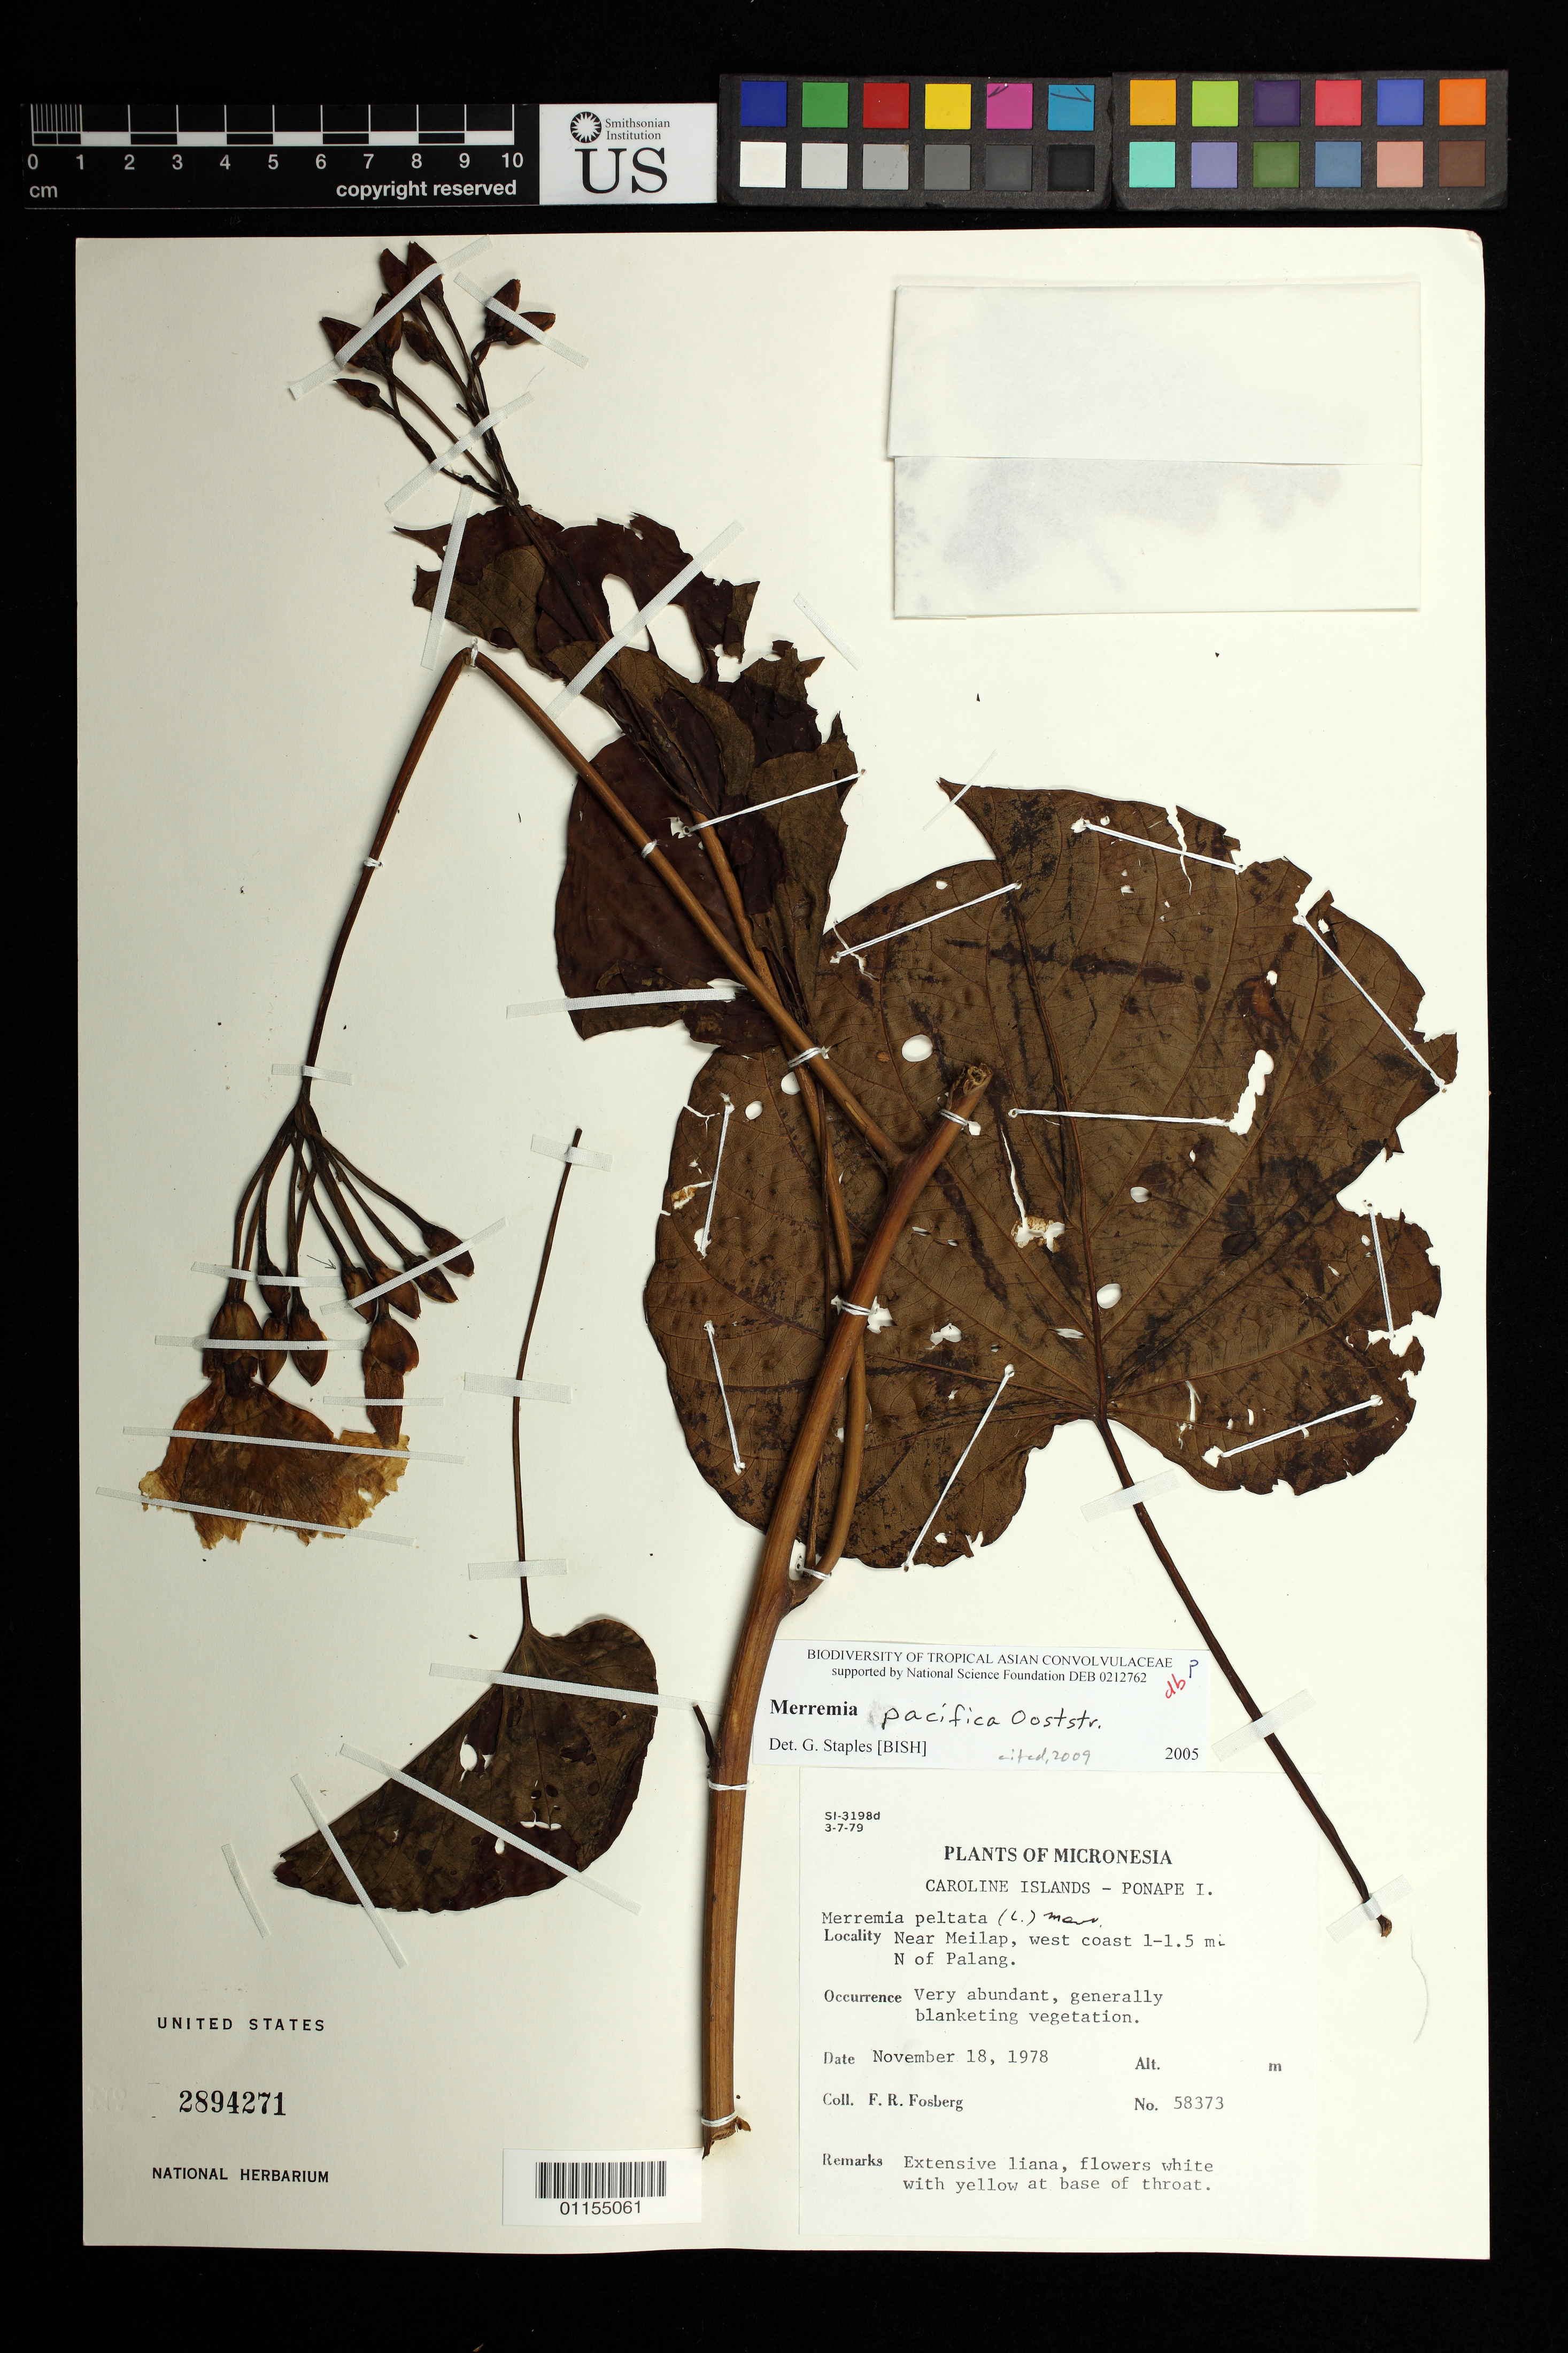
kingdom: Plantae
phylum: Tracheophyta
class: Magnoliopsida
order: Solanales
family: Convolvulaceae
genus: Decalobanthus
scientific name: Decalobanthus pacificus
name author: (Ooststr.) A. R. Simões & Staples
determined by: Wagner, W. L., (BOT), Smithsonian Institution - National Museum of Natural History (UNITED STATES)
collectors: F. R. Fosberg & M. V. Falanruw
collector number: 58373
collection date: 1978-11-18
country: Micronesia, Federated States of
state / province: Pohnpei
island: Pohnpei [Ponape]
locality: Near Meilap, west coast 1-1.5M N of Palang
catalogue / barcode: US 2894271